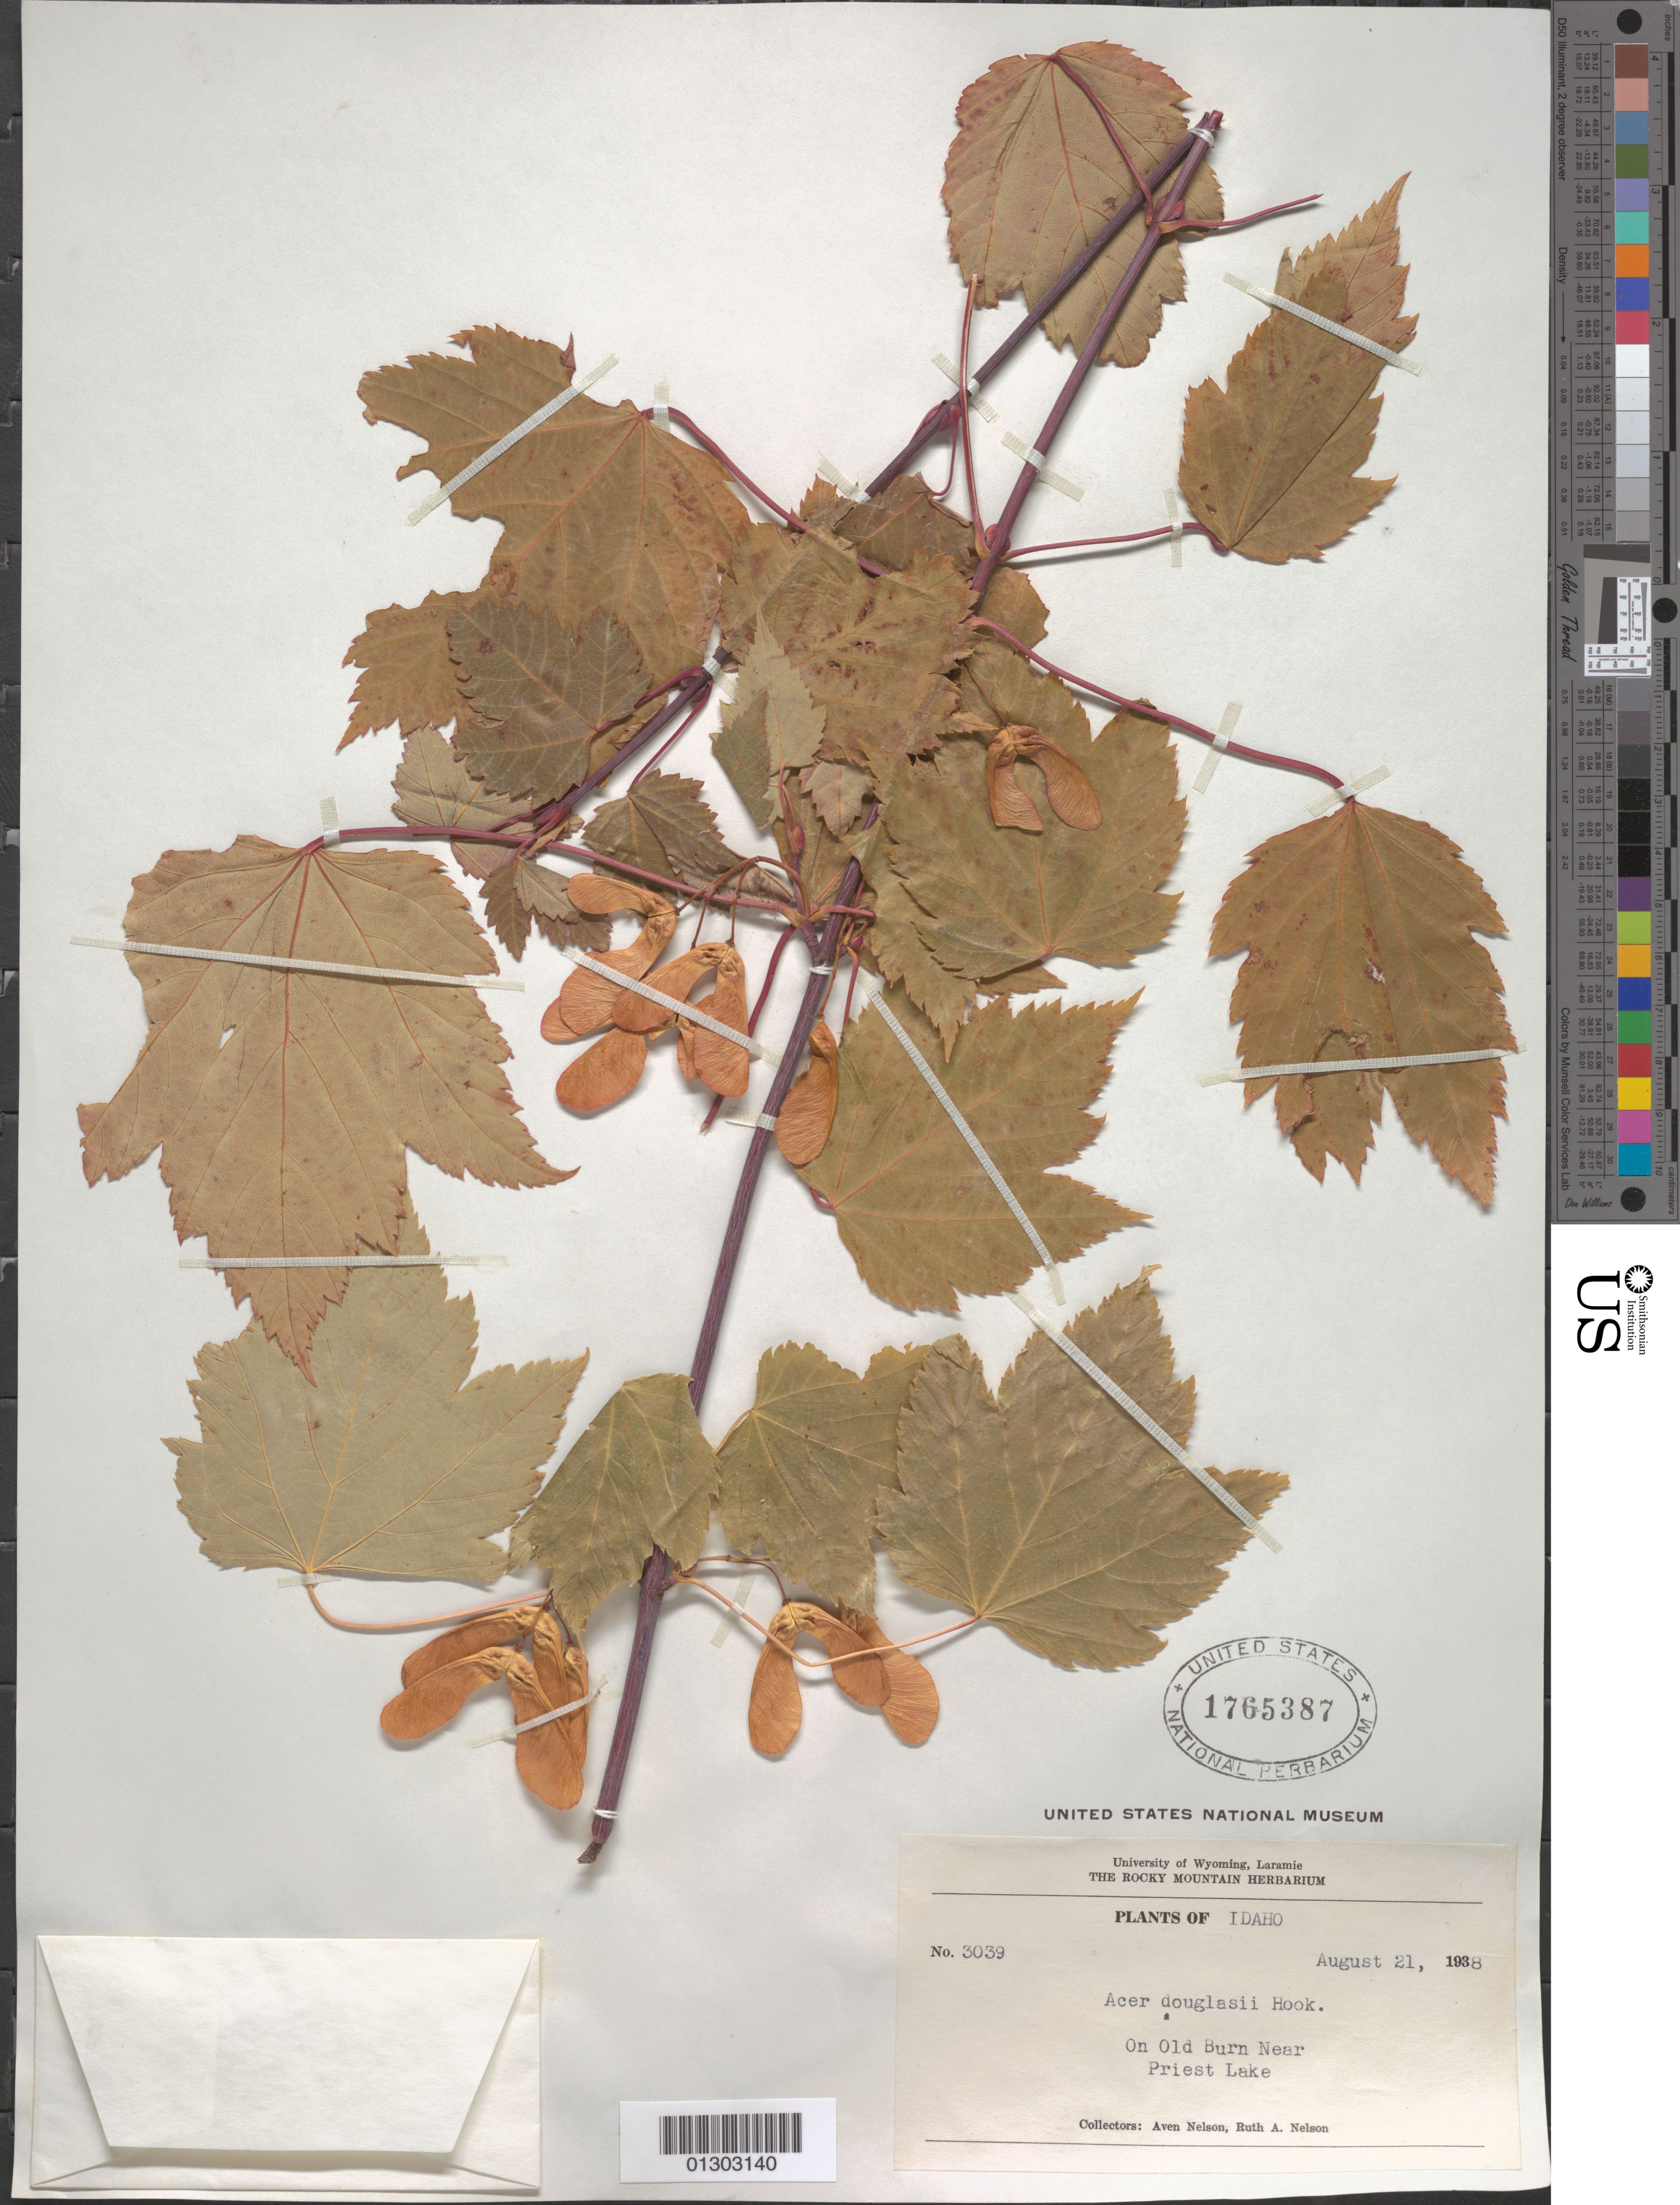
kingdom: Plantae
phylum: Tracheophyta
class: Magnoliopsida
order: Sapindales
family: Sapindaceae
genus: Acer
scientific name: Acer glabrum var. douglasii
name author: (Hook.) Dippel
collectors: A. Nelson & R. A. Nelson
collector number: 3039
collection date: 1938-08-21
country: United States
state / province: Idaho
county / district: Bonner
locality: Priest Lake, on Old Burn.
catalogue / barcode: US 1765387